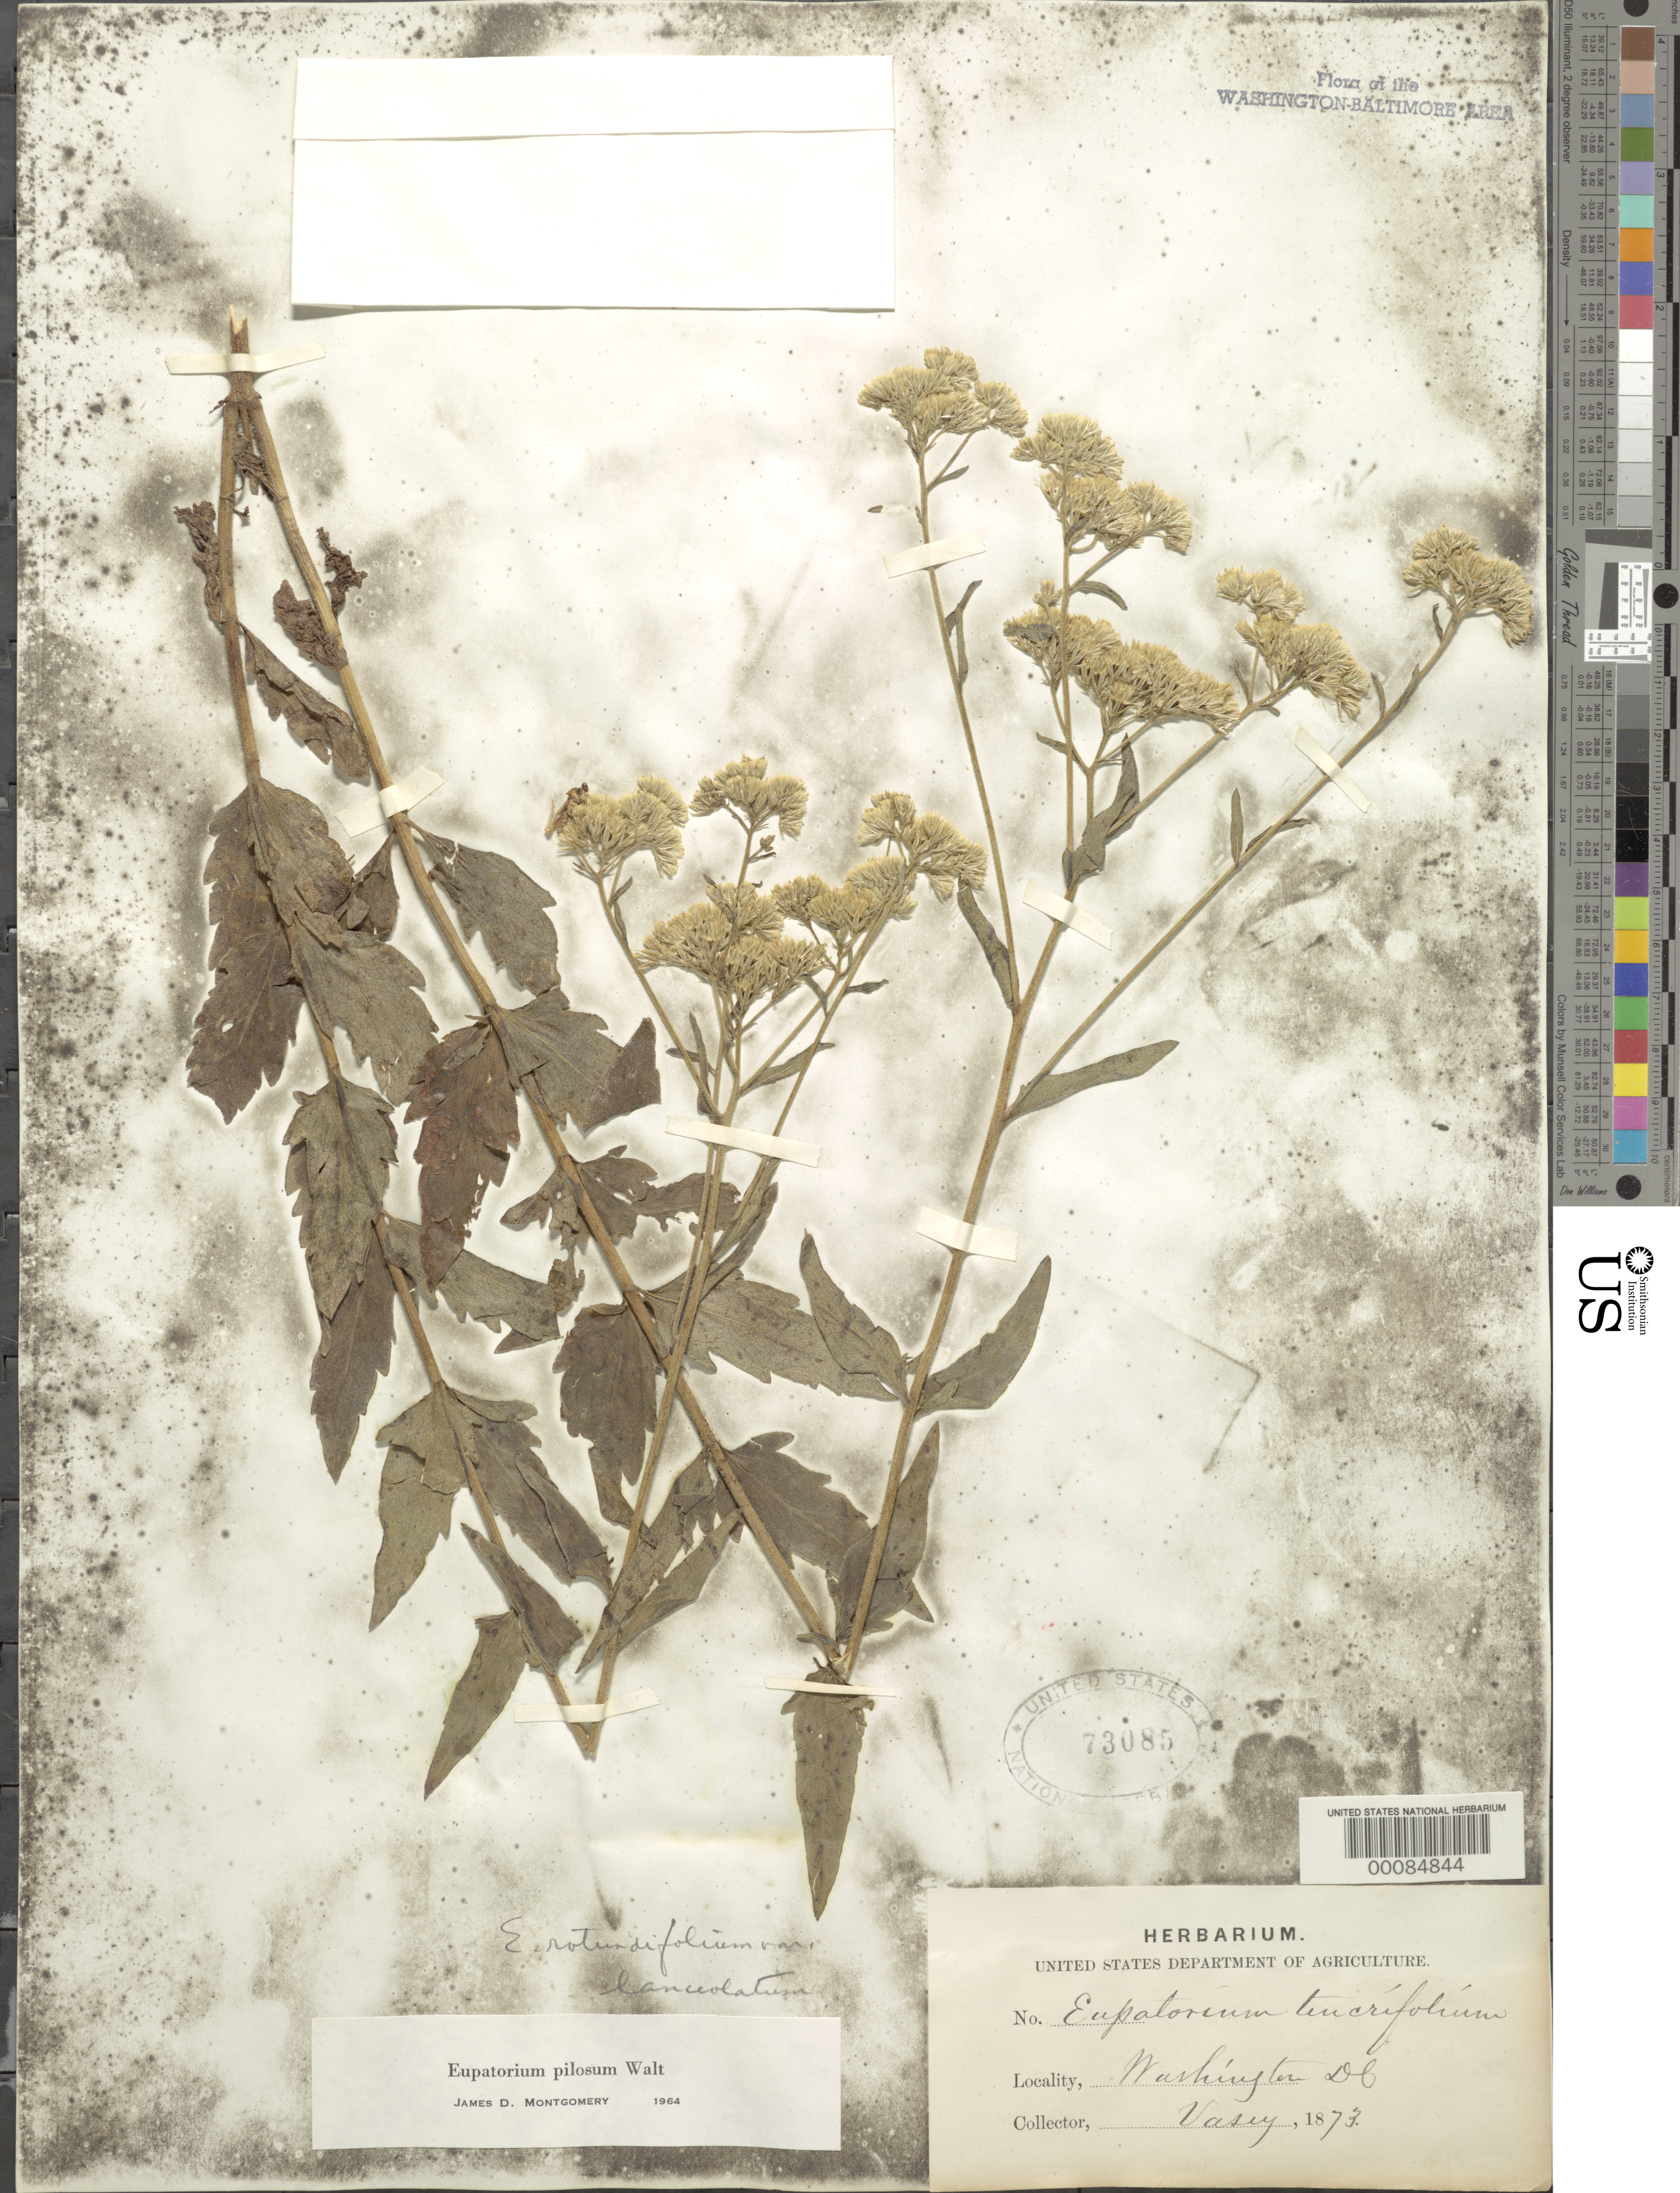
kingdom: Plantae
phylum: Tracheophyta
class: Magnoliopsida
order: Asterales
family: Asteraceae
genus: Eupatorium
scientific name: Eupatorium pilosum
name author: Walter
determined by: Montgomery, J. D.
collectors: G. Vasey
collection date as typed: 1873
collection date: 1873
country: United States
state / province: District of Columbia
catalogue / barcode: US 73085